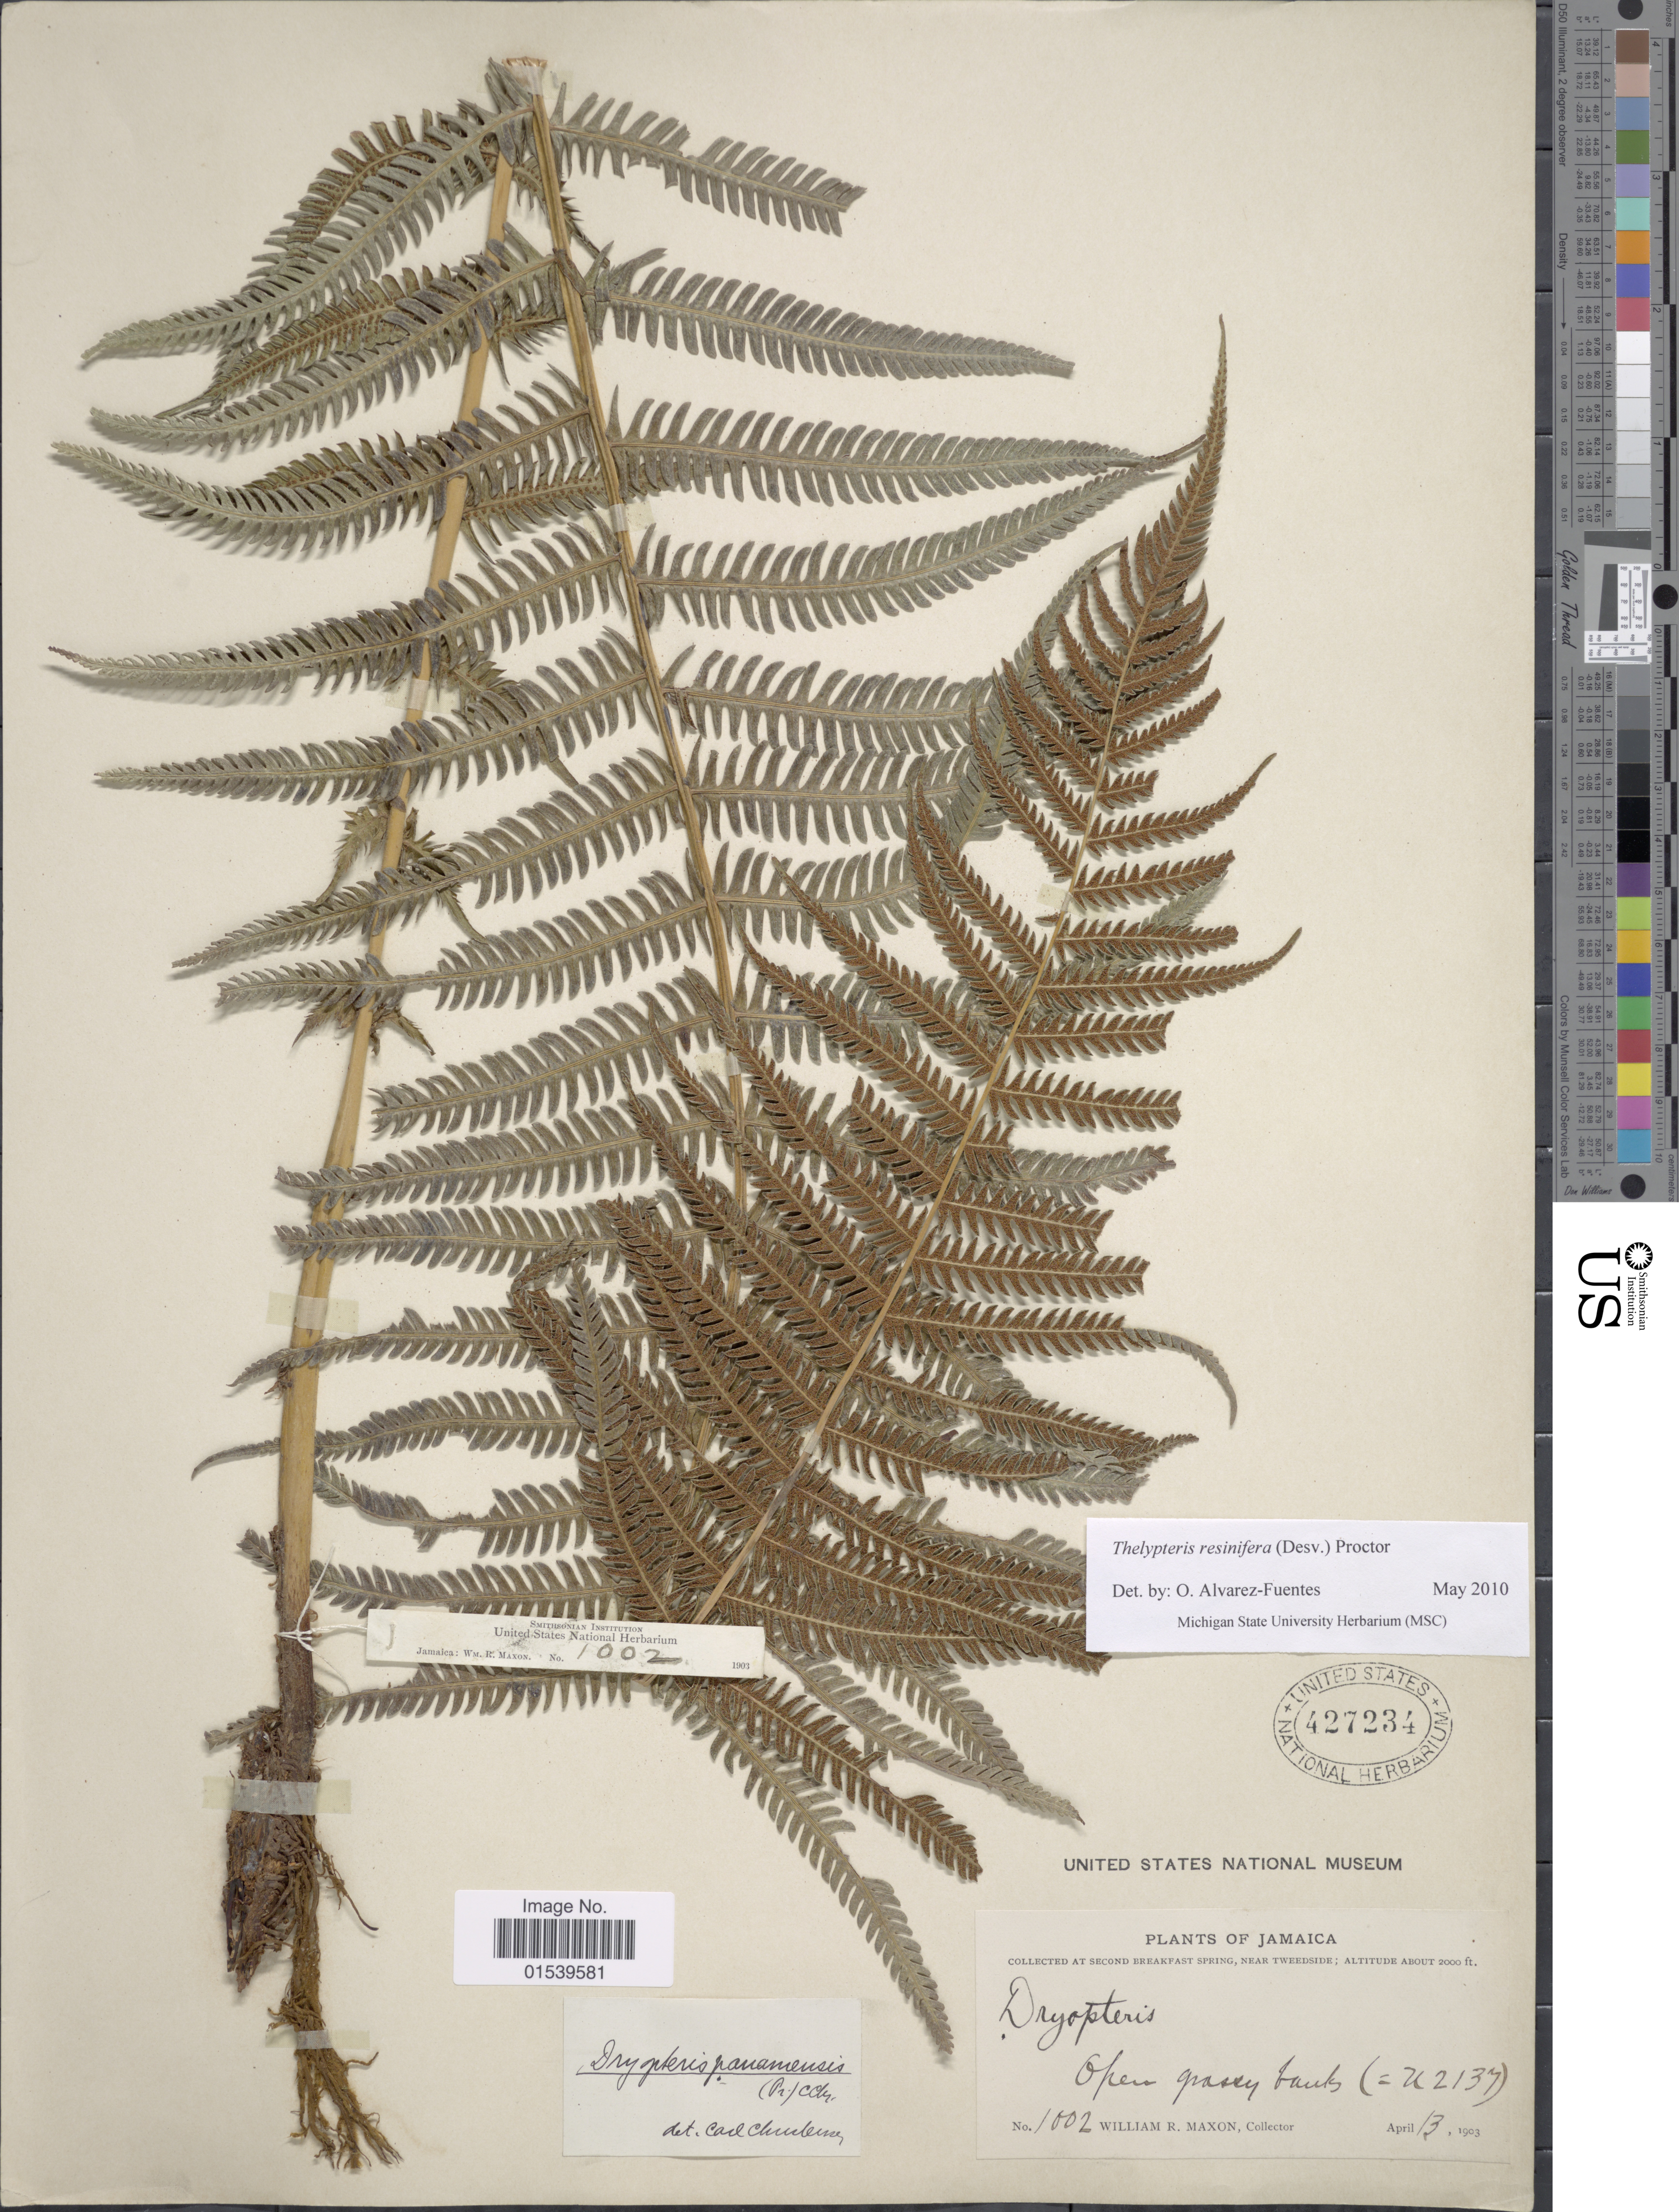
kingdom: Plantae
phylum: Tracheophyta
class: Polypodiopsida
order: Polypodiales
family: Thelypteridaceae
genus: Amauropelta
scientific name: Amauropelta resinifera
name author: (Desv.) Pic. Serm.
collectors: W. R. Maxon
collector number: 1002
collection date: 1903-04-13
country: Jamaica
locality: At second Breakfast Spring, near Tweedside, open grassy banks (U=2137)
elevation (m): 610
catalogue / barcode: US 427234